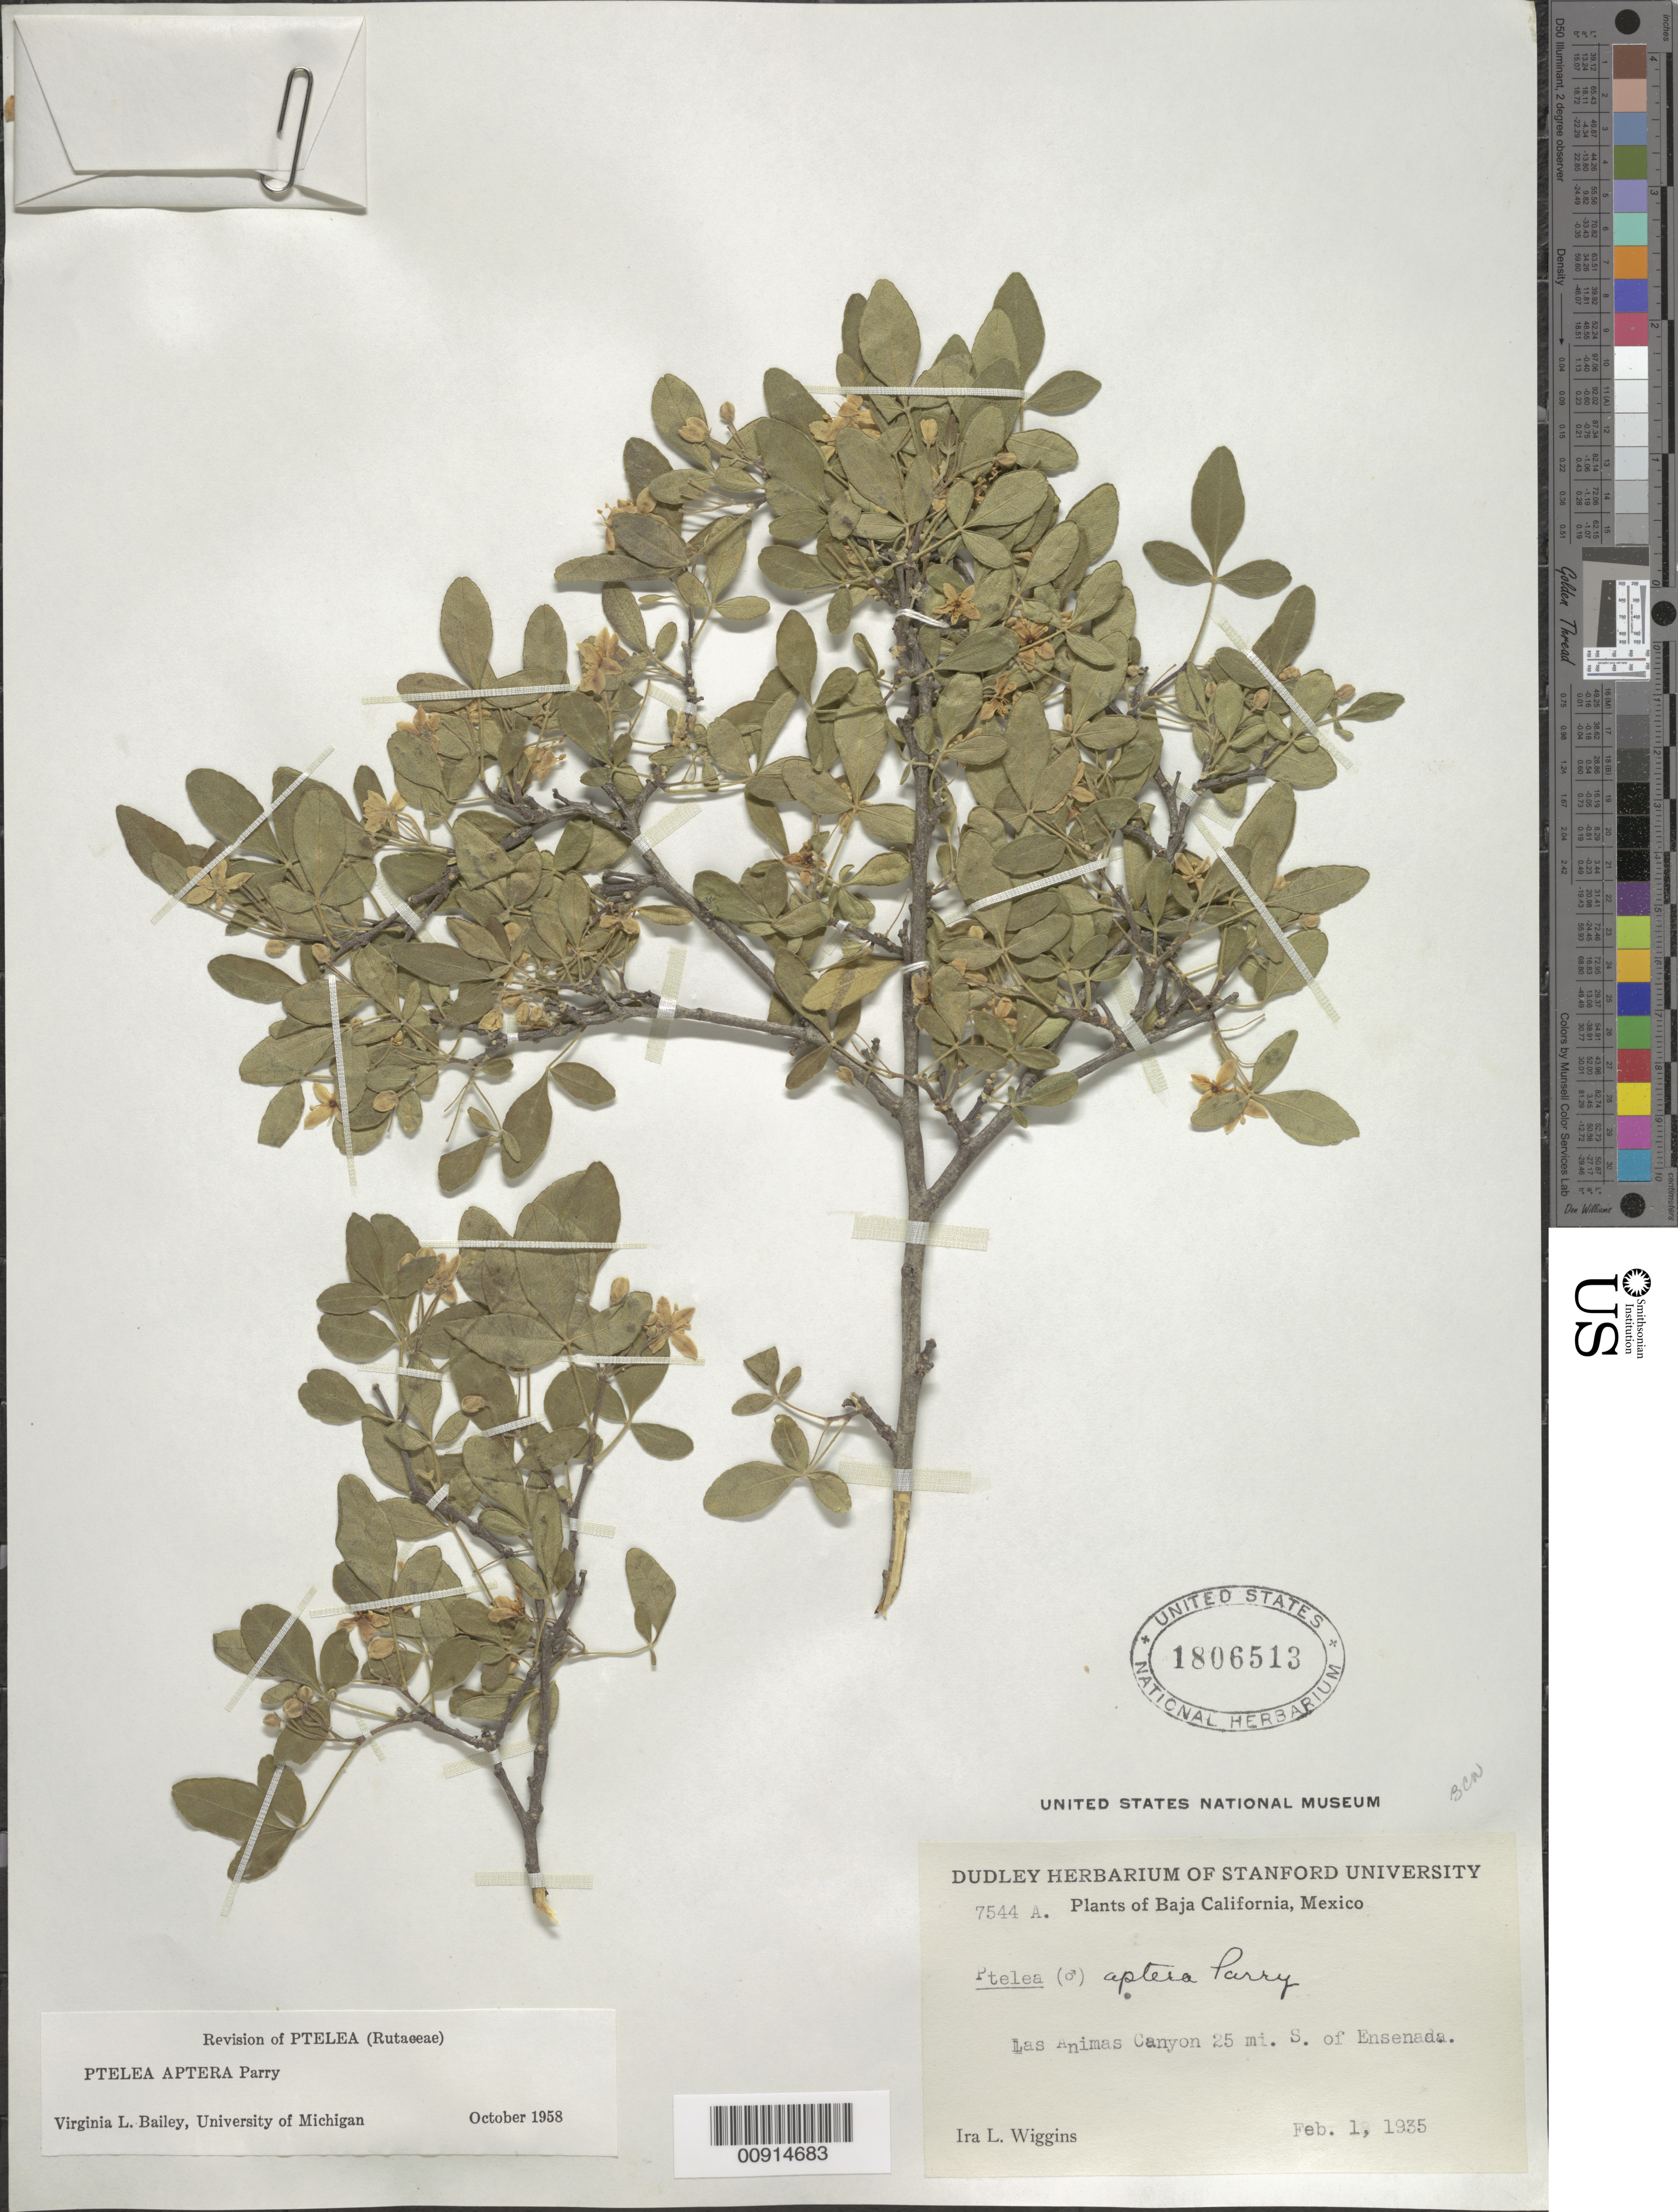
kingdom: Plantae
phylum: Tracheophyta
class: Magnoliopsida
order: Sapindales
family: Rutaceae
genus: Ptelea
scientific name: Ptelea aptera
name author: Parry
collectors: I. L. Wiggins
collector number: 7544 A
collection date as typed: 01 Feb 1935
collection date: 1935-02-01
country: Mexico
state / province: Baja California Norte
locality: Las Animas Canyon 25 mi. S of Ensenada, Baja California.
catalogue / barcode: US 1806513